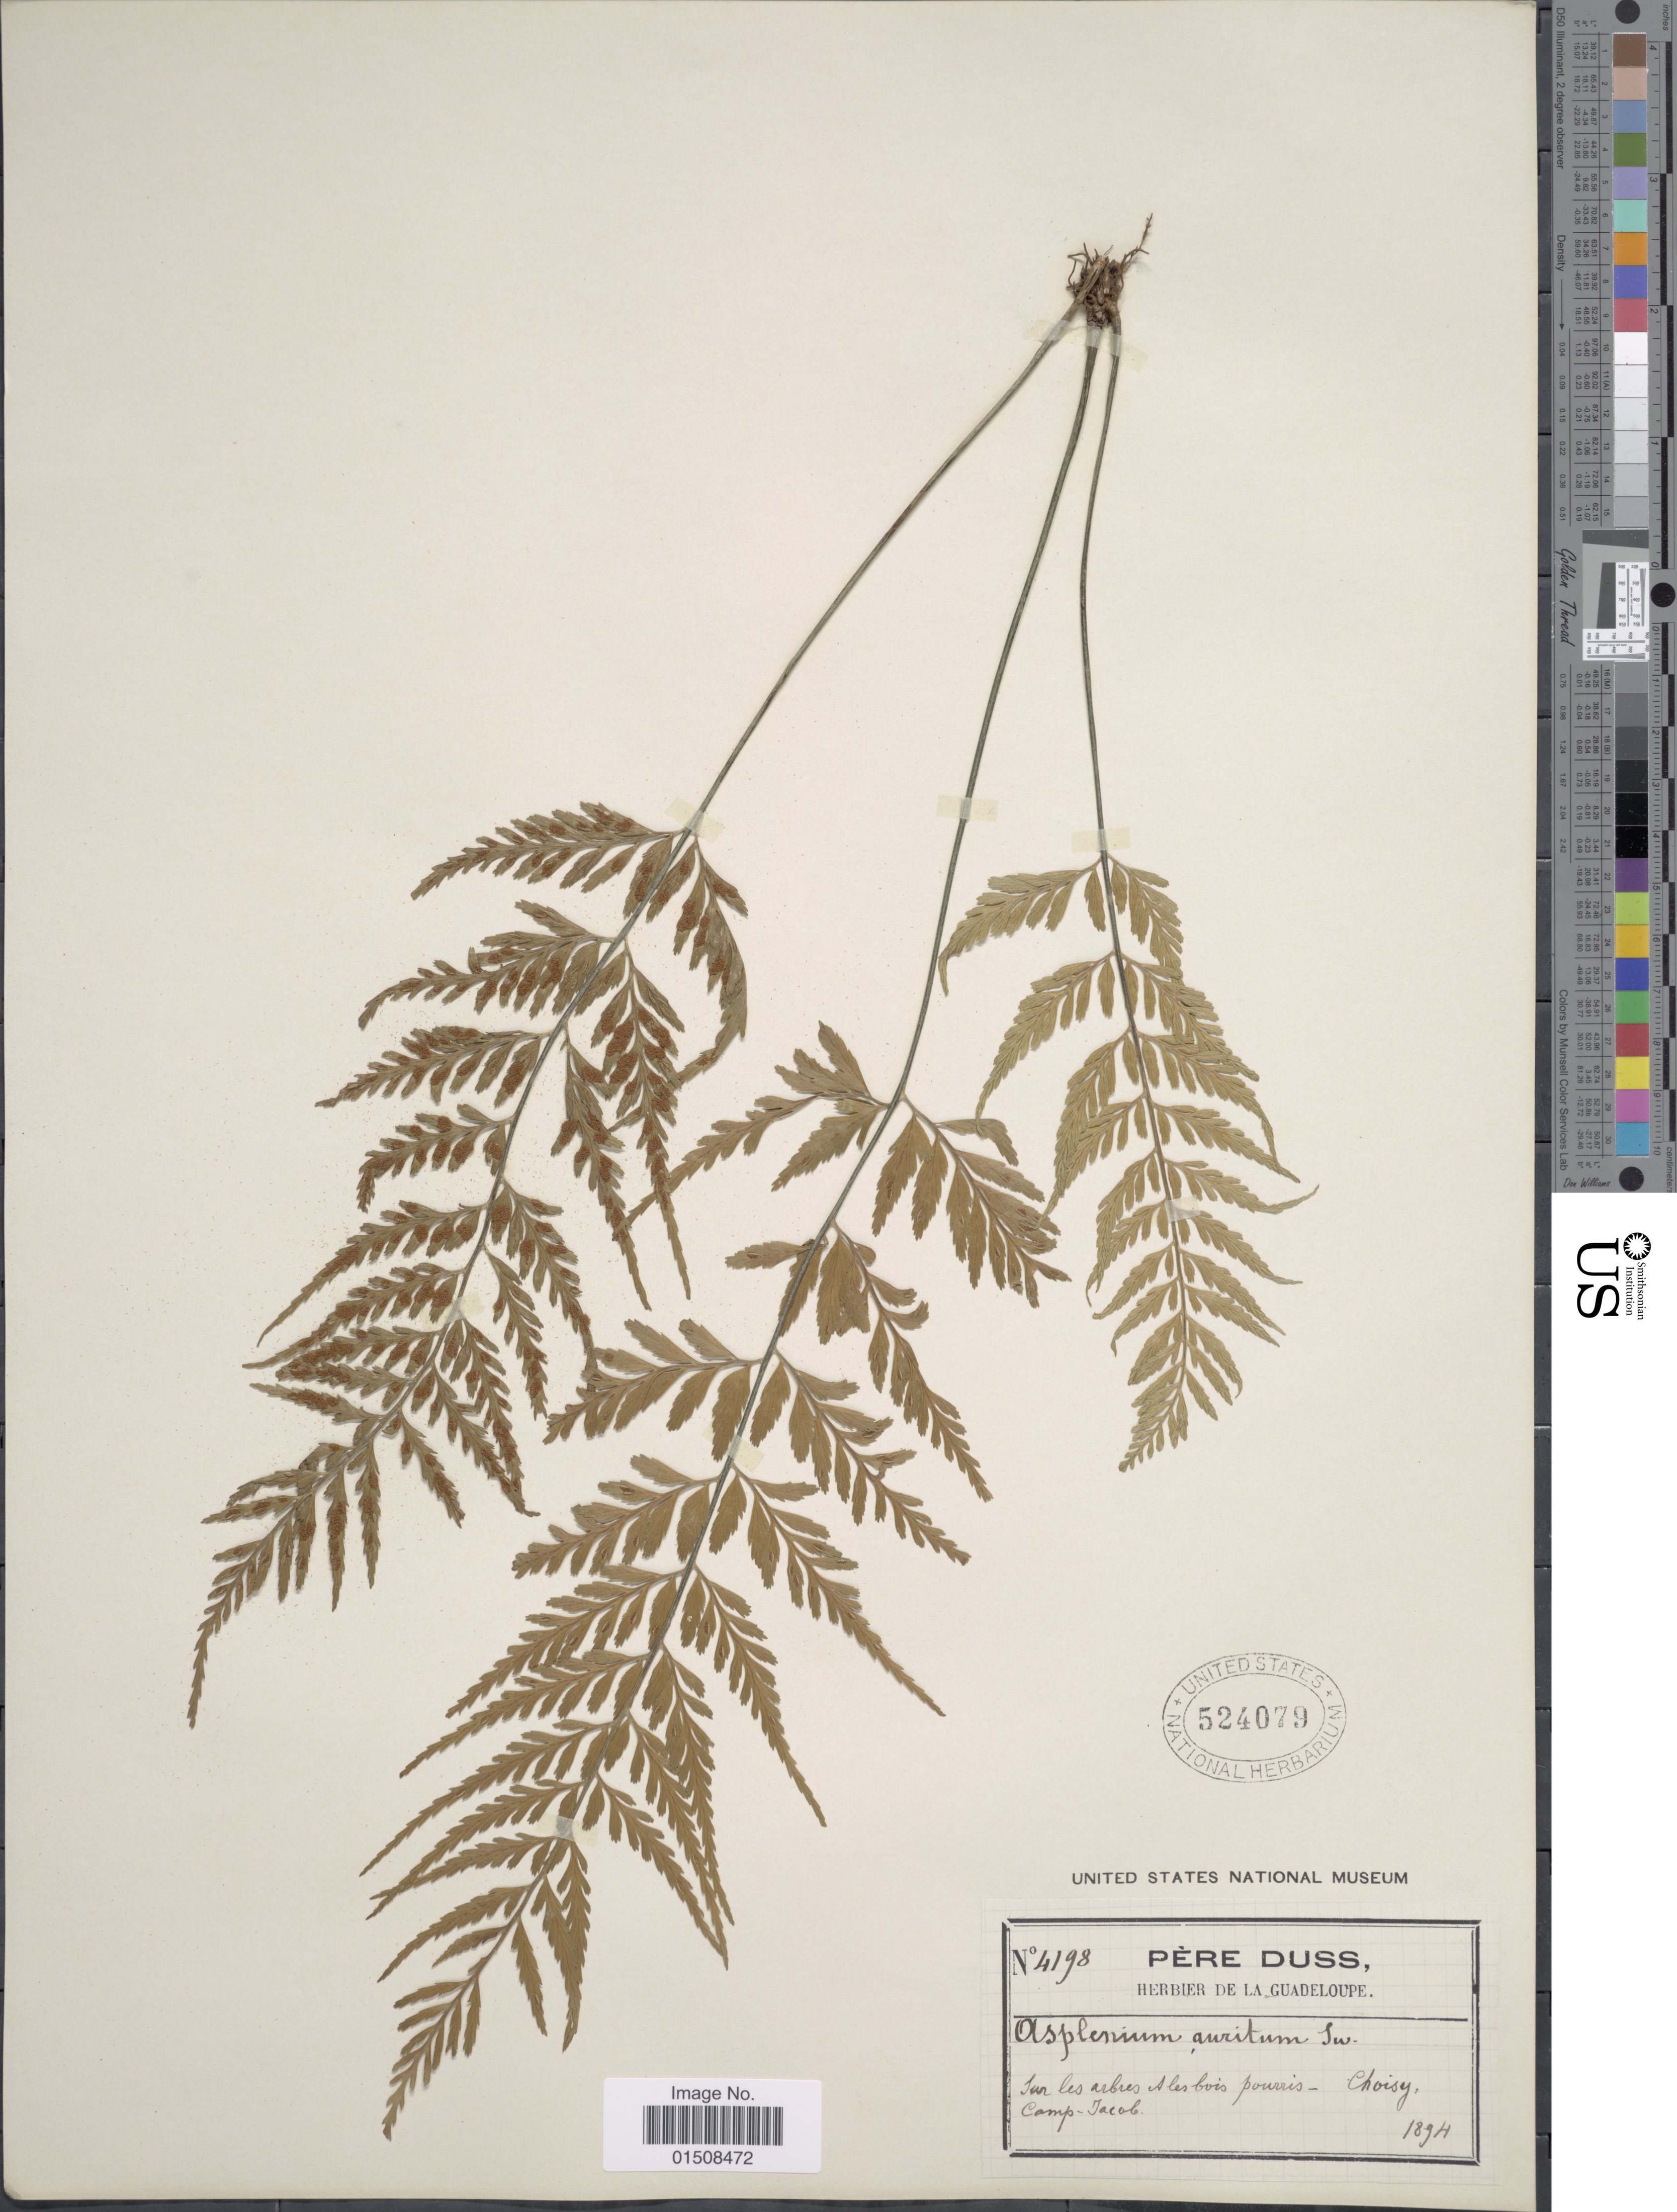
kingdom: Plantae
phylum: Tracheophyta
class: Polypodiopsida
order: Polypodiales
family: Aspleniaceae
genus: Asplenium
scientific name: Asplenium auritum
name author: Sw.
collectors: Père Duss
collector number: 4198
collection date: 1894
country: Guadeloupe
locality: Sur les arbres et les bois pourris. Choisy, Camp Jacob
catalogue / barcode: US 524079